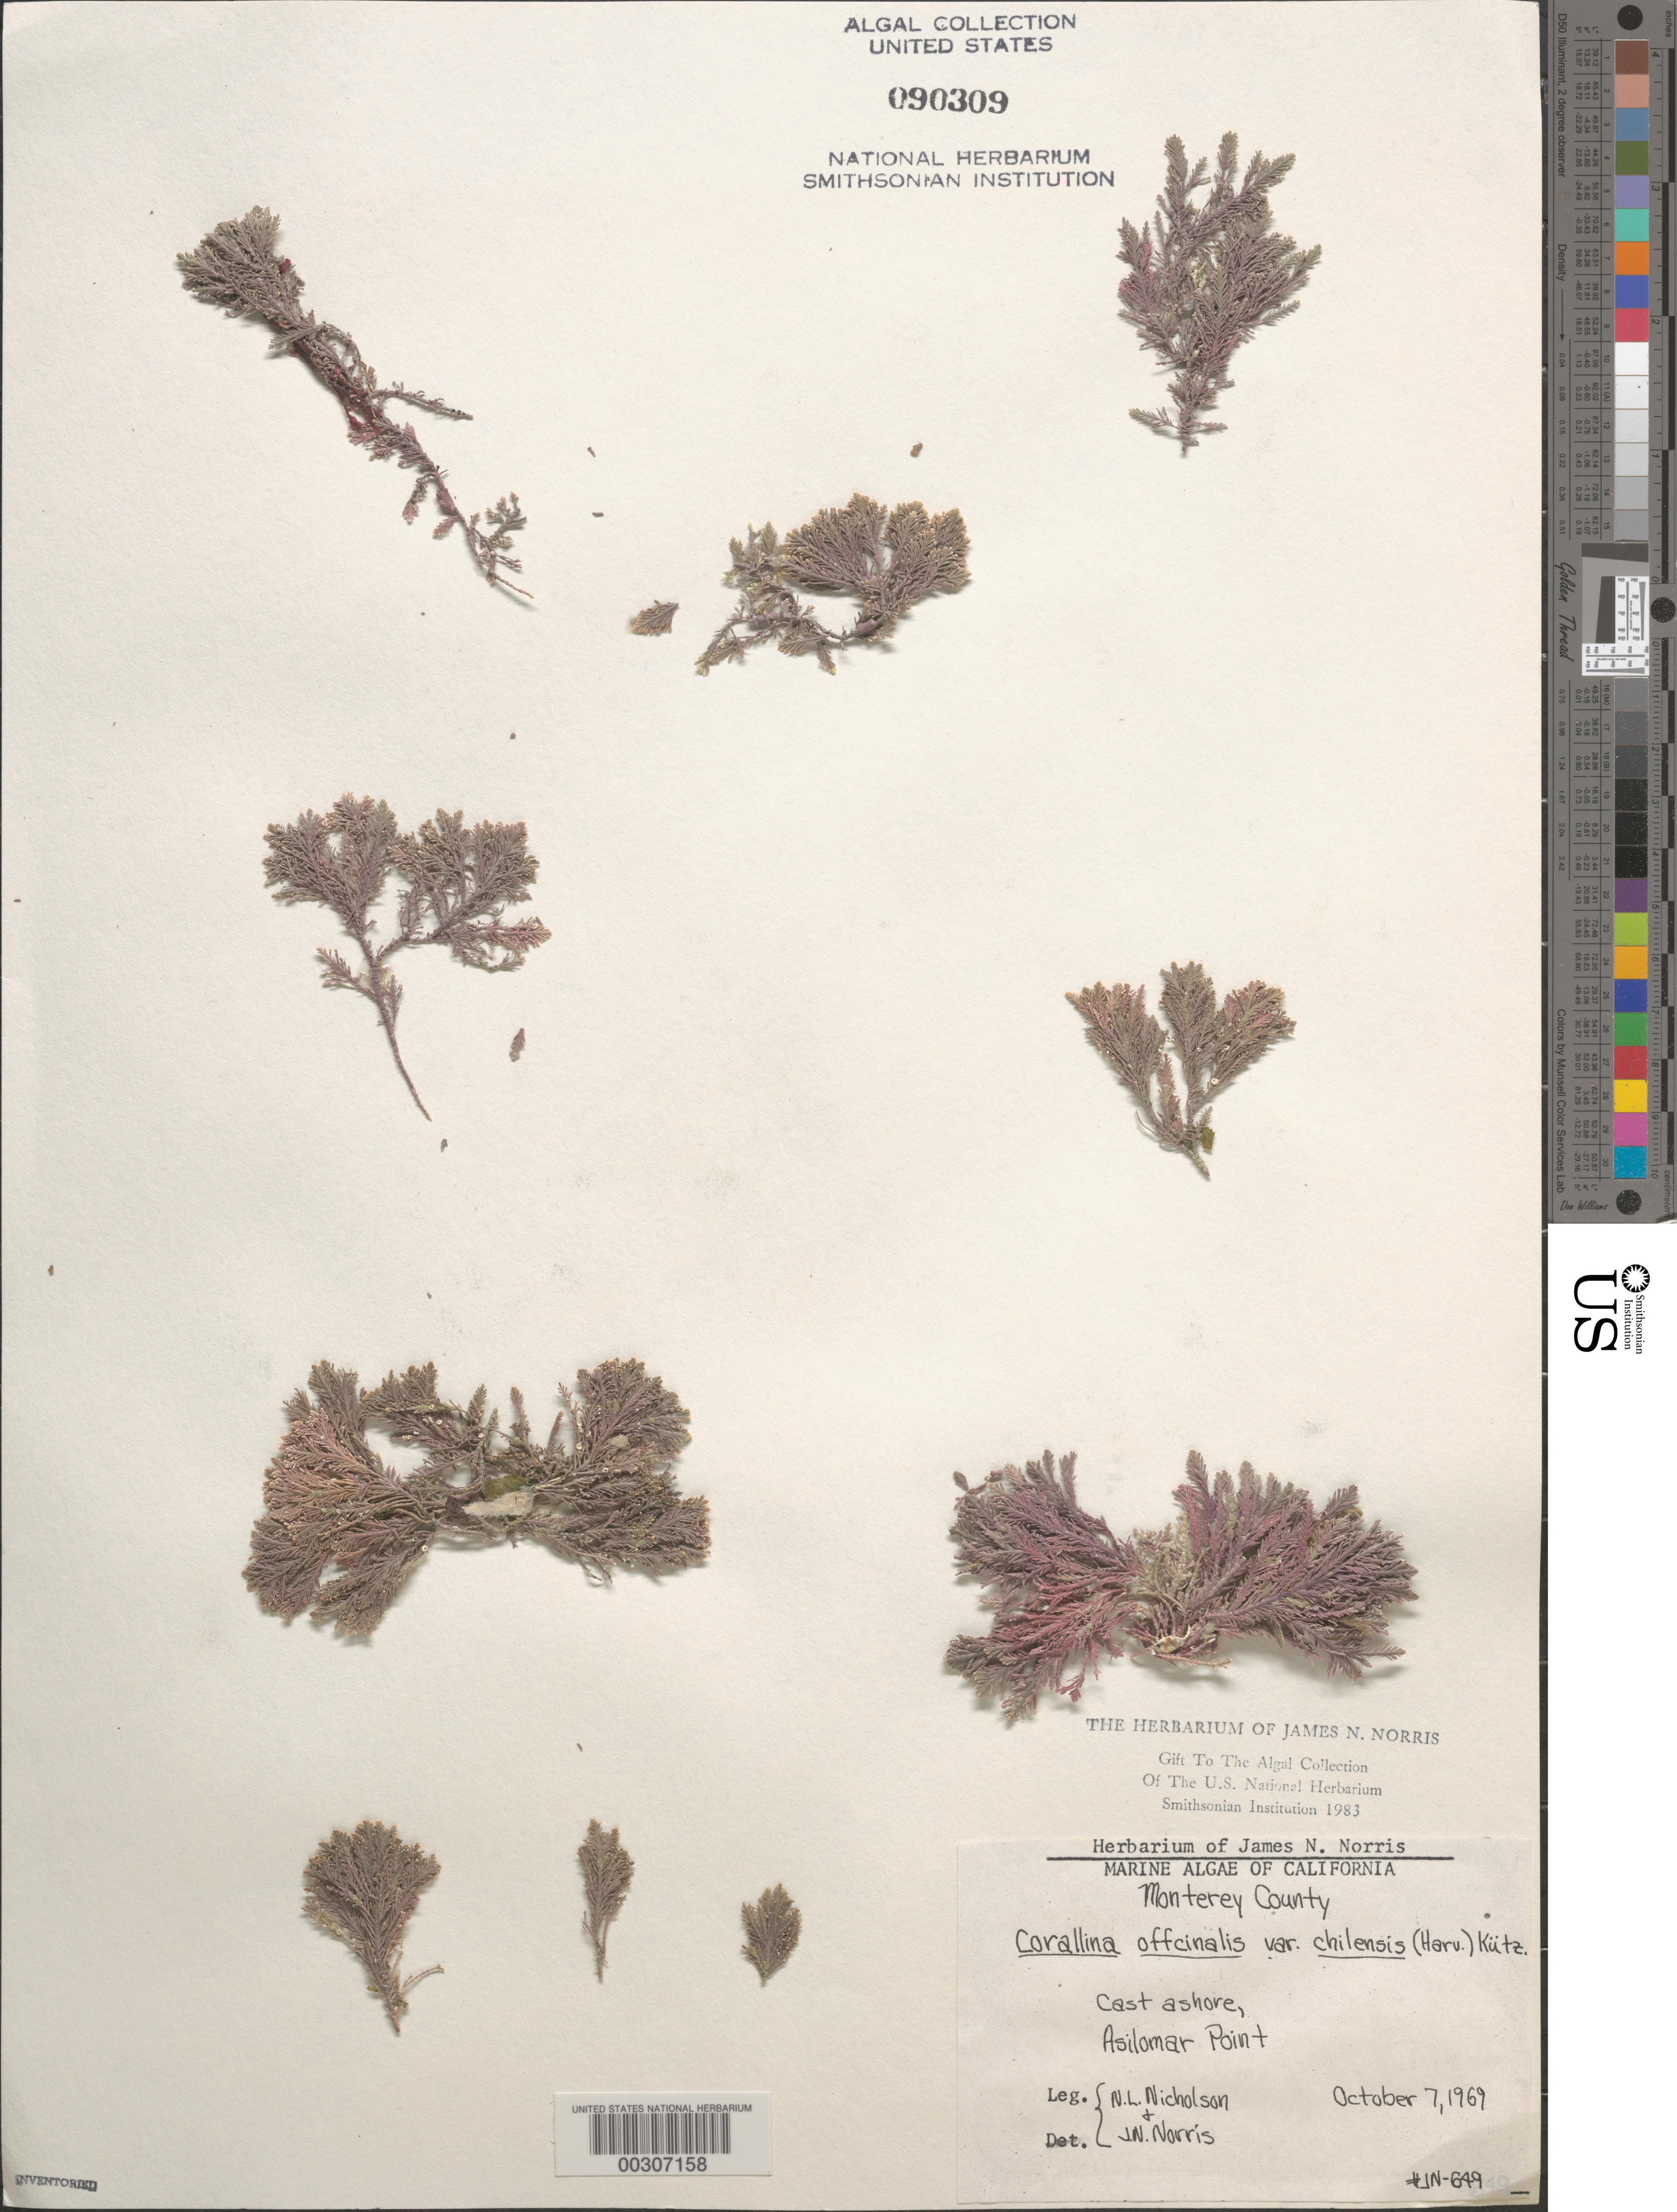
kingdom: Plantae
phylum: Rhodophyta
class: Florideophyceae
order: Corallinales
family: Corallinaceae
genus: Corallina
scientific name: Corallina officinalis var. chilensis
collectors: N. Nicholson & J. N. Norris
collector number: JN-649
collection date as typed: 07 Oct 1969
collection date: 1969-10-07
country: United States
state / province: California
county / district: Monterey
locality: Asilomar Point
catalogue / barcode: US 90309